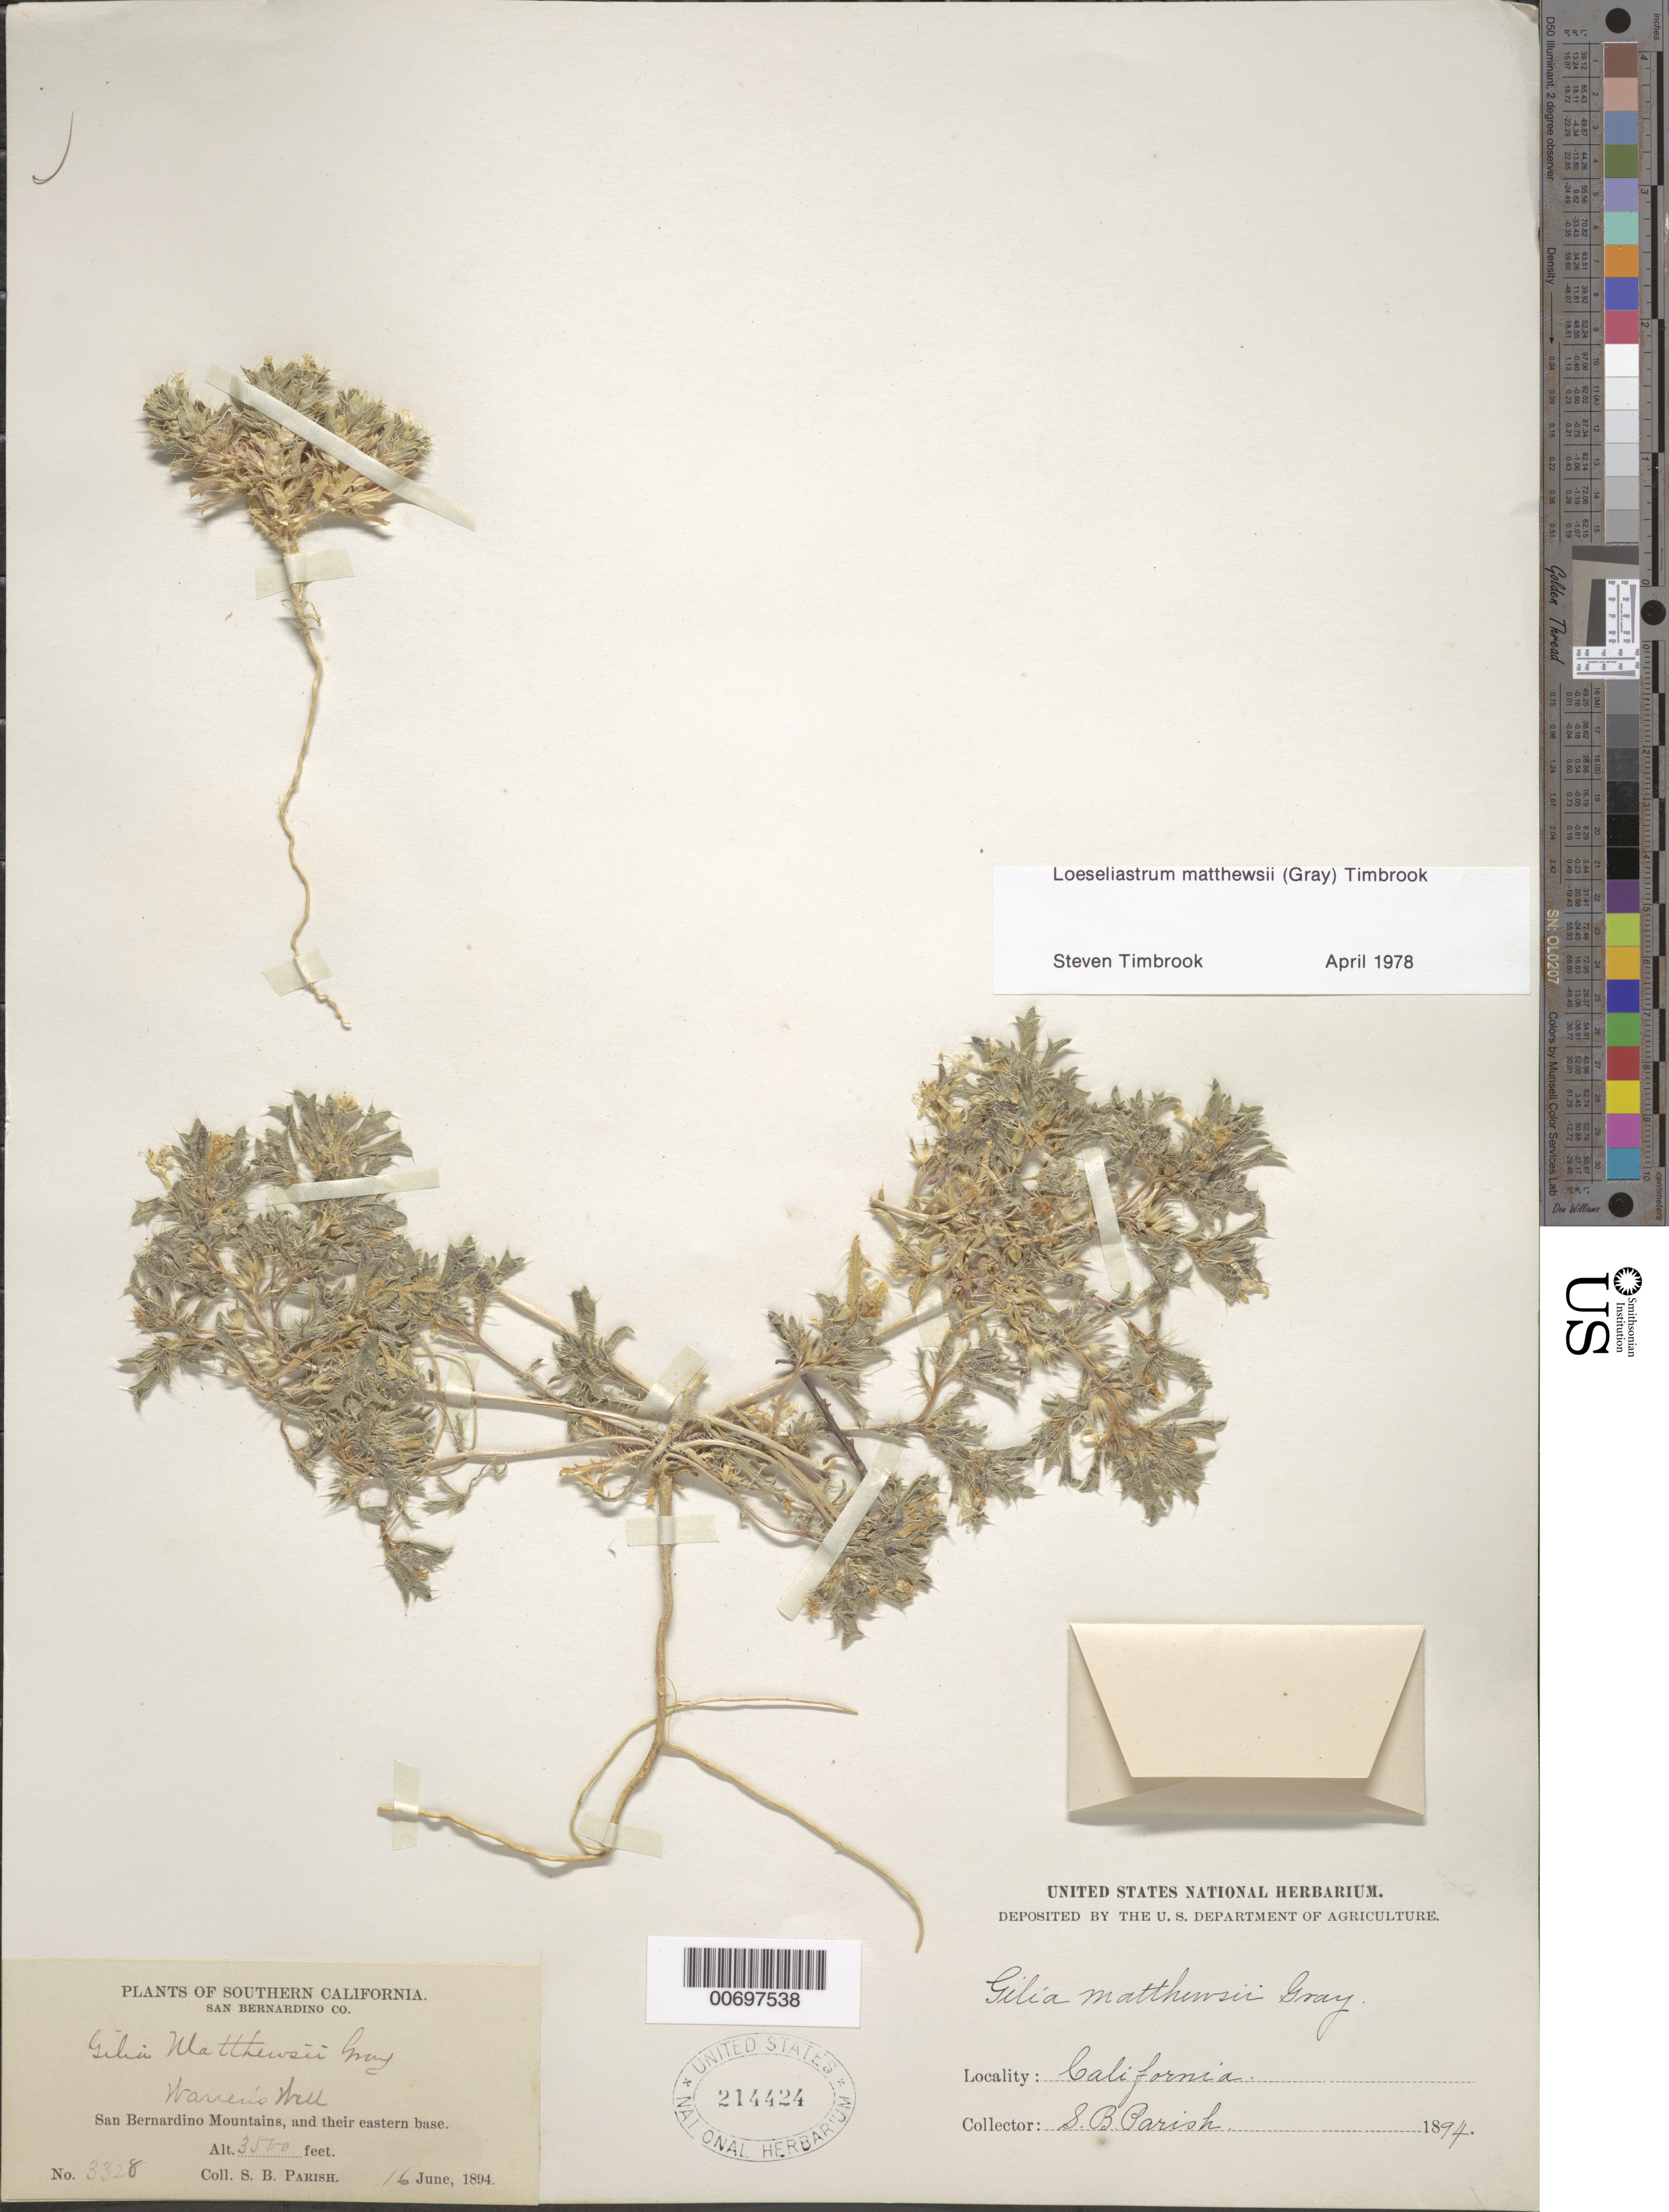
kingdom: Plantae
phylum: Tracheophyta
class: Magnoliopsida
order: Ericales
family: Polemoniaceae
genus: Loeseliastrum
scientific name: Loeseliastrum matthewsii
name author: (A. Gray) Timbrook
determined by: Timbrook, S.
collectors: S. B. Parish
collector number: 3328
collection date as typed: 16 Jun 1894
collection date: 1894-06-16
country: United States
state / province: California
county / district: San Bernardino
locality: Warren's Well, San Bernardino Mts., and their eastern base.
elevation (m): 1067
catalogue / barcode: US 214424